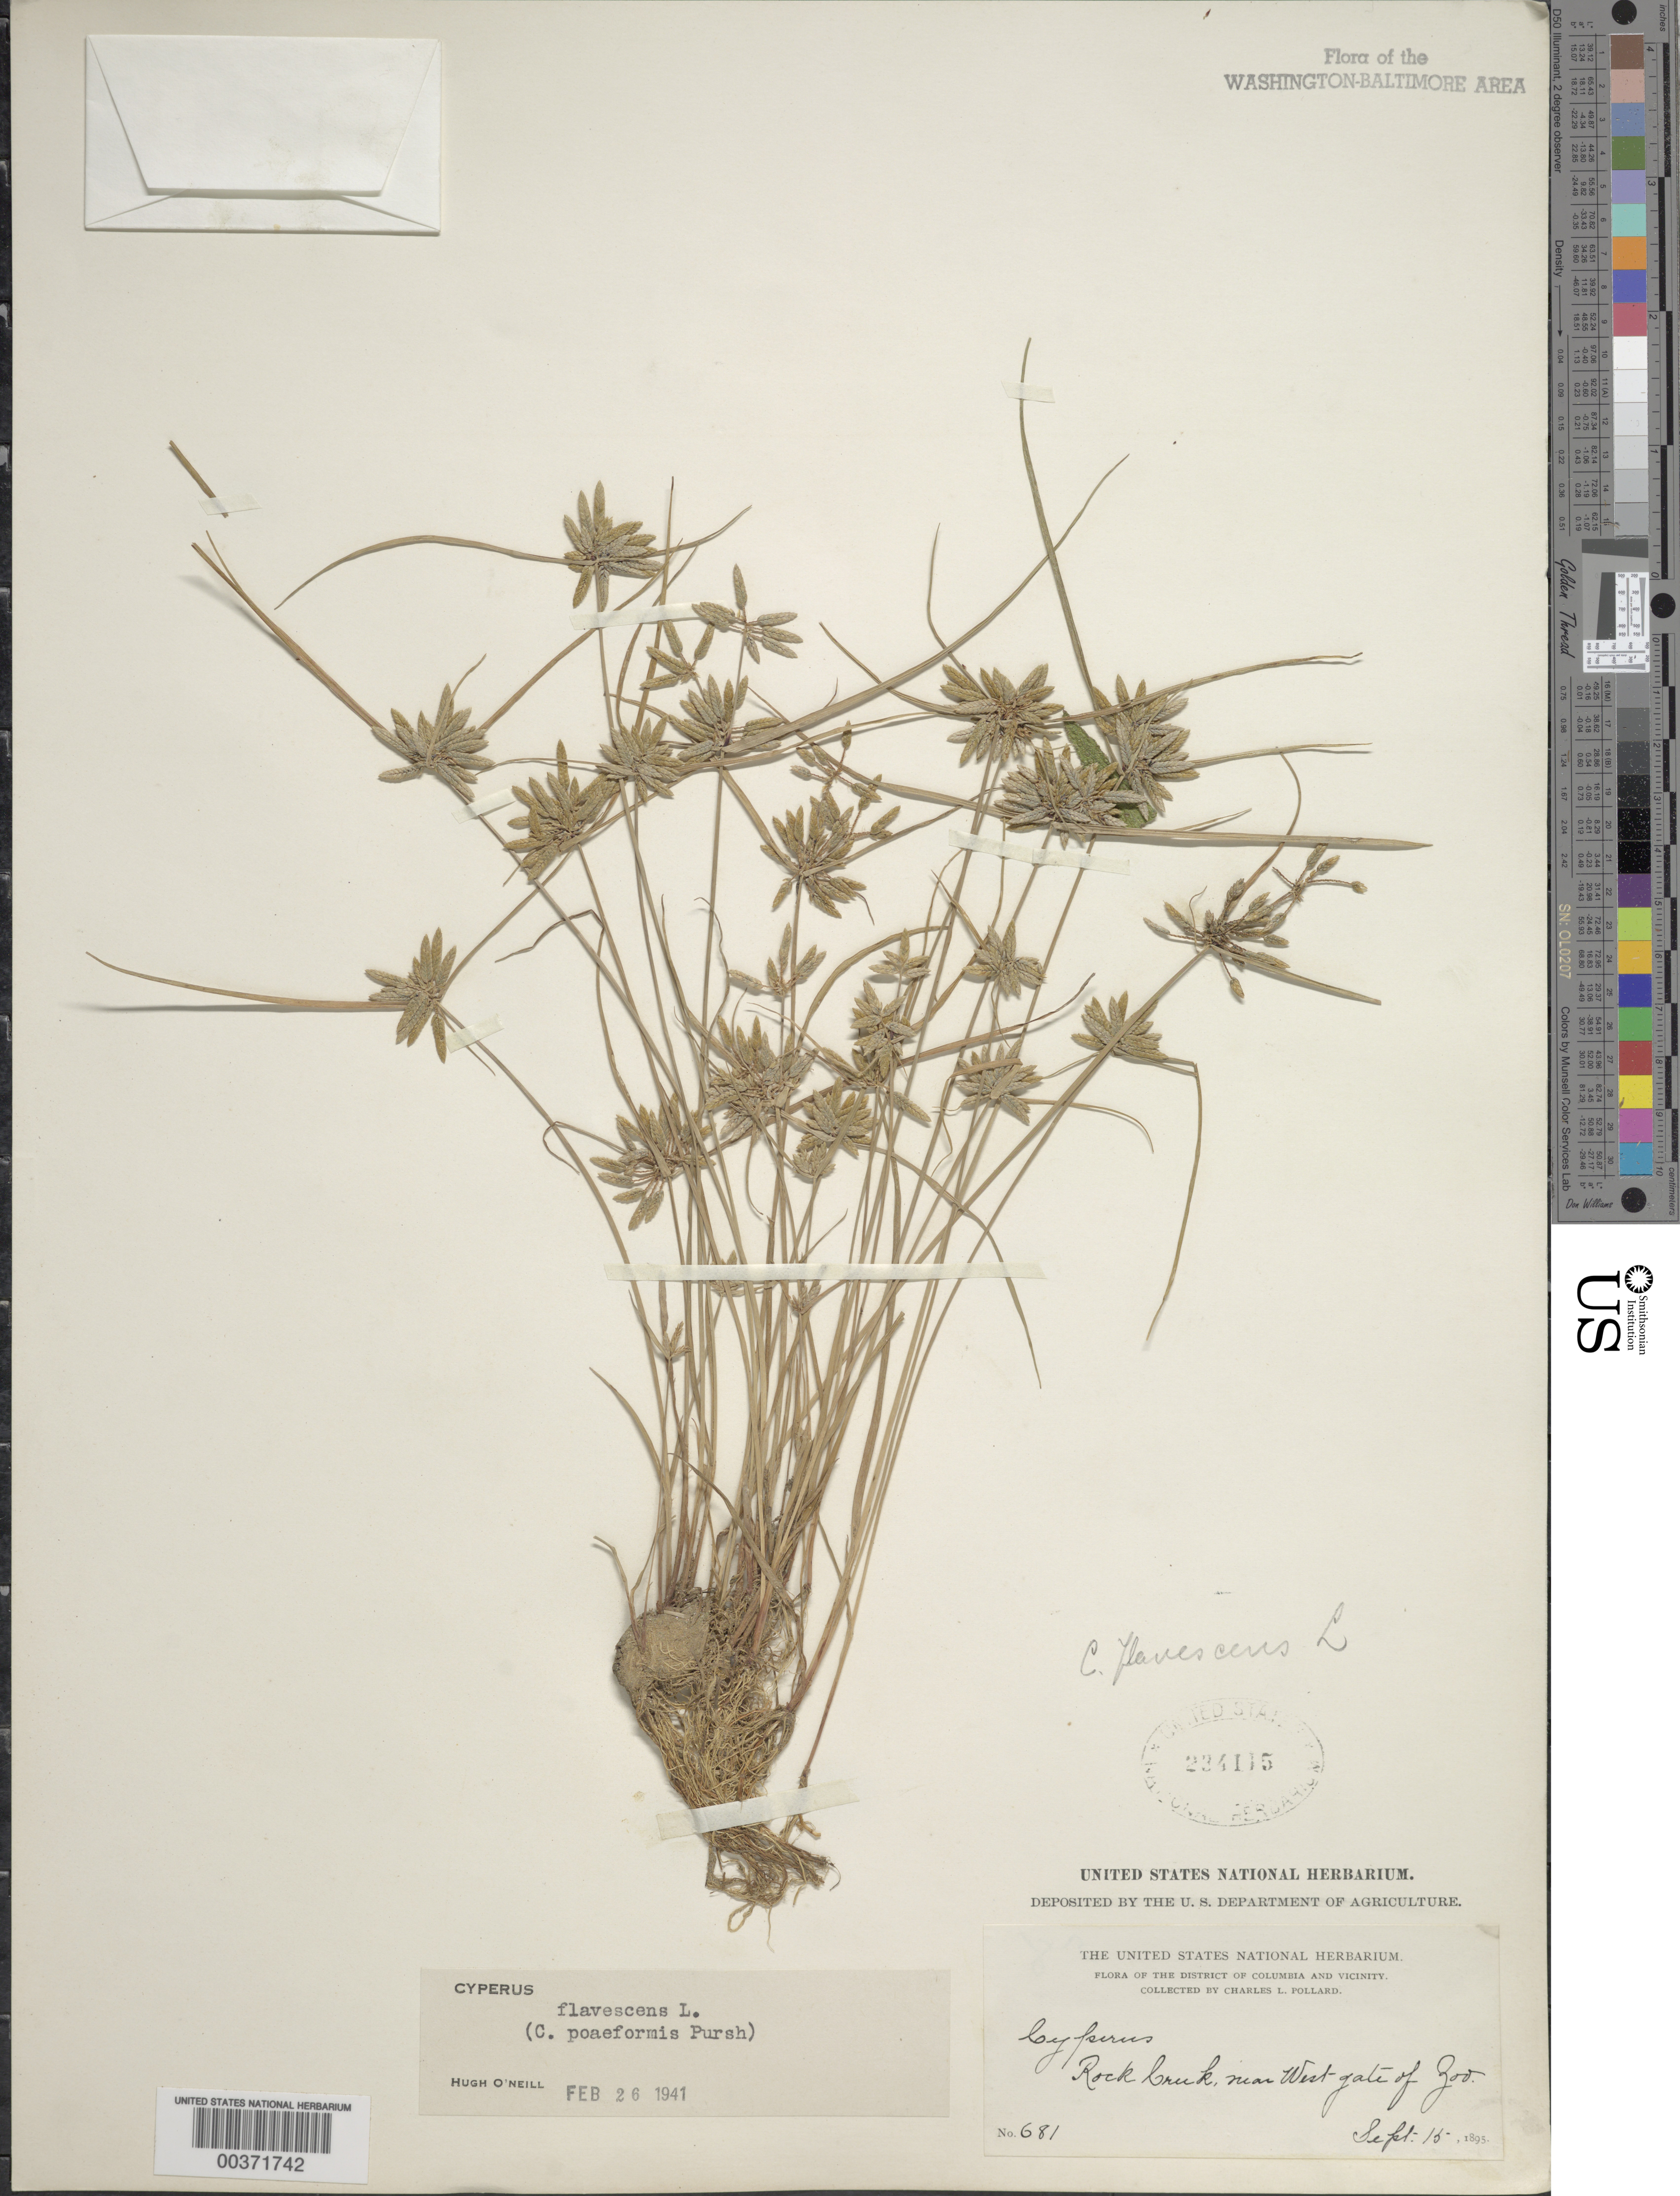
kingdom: Plantae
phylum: Tracheophyta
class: Liliopsida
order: Poales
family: Cyperaceae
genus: Cyperus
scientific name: Cyperus flavescens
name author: L.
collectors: C. L. Pollard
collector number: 681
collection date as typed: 15 Sep 1895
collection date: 1895-09-15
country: United States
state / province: District of Columbia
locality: Rock Creek, near west gate of Zoo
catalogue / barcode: US 234115